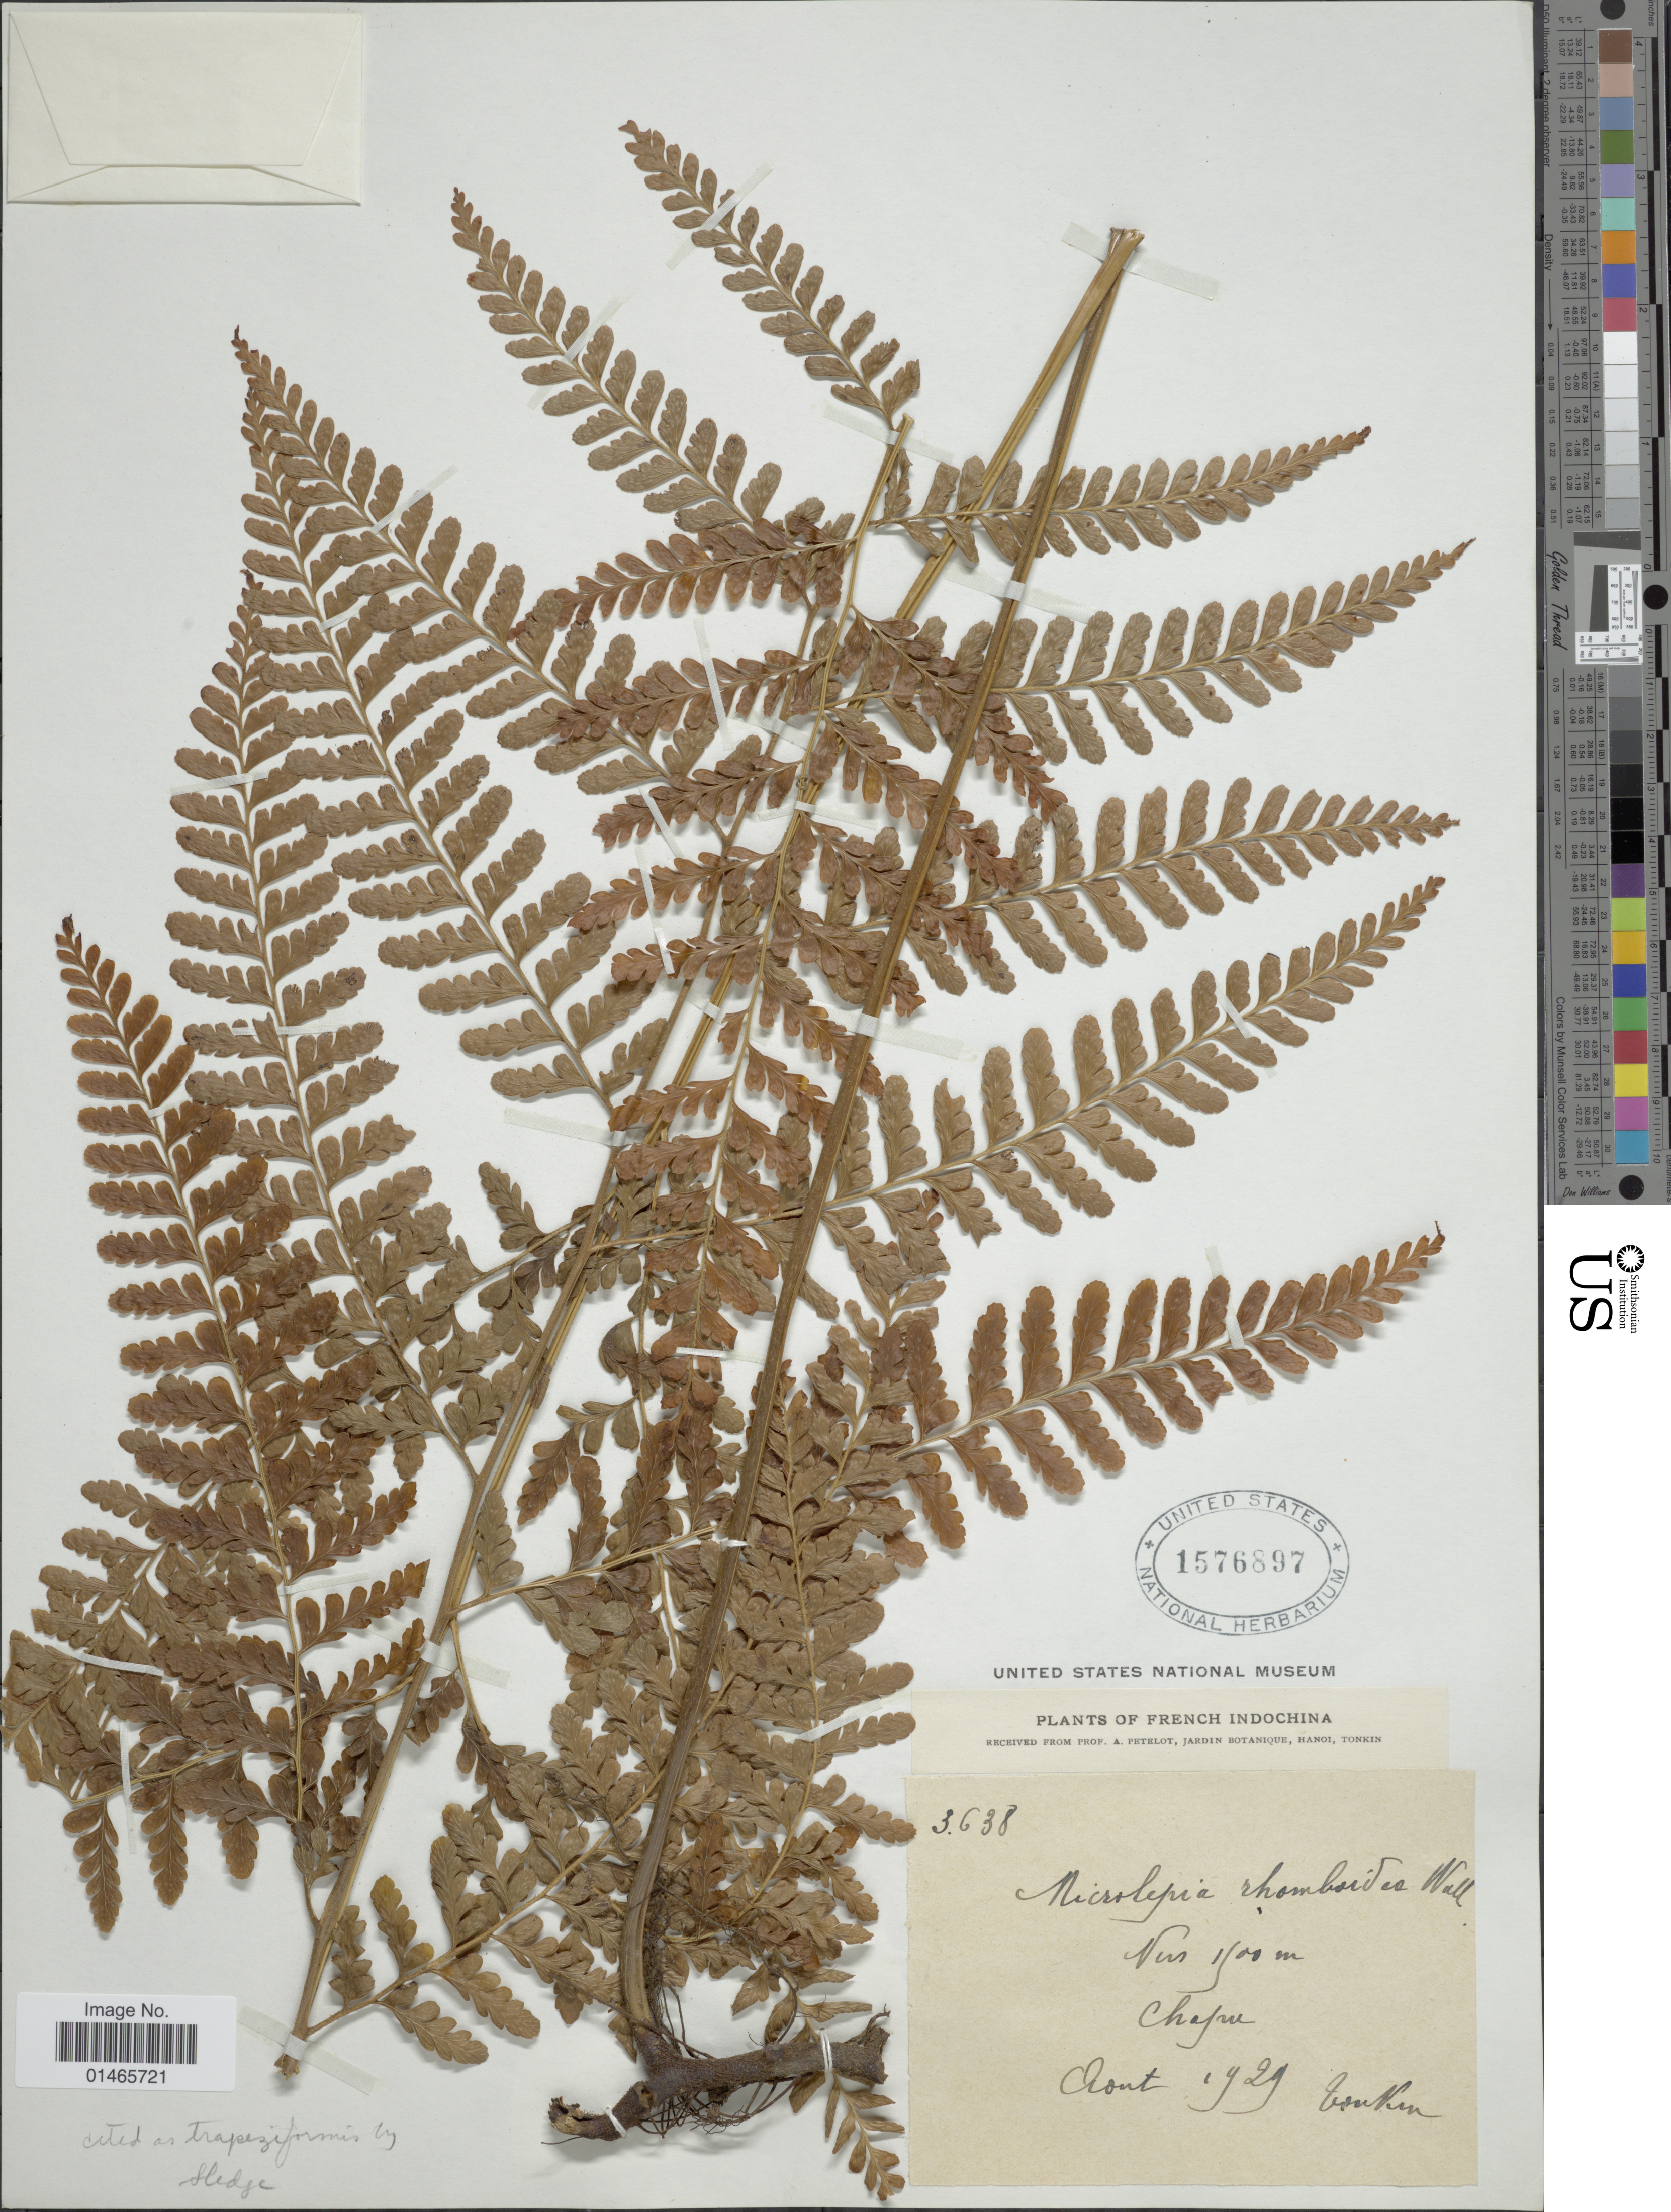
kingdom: Plantae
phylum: Tracheophyta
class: Polypodiopsida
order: Polypodiales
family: Dennstaedtiaceae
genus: Microlepia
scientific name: Microlepia rhomboidea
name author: (Wall. ex Kunze) Prantl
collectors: A. Petelot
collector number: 3638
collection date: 1929-10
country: Vietnam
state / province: Lao Cai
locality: Tonkin. French Indochina, Chefru [interpreted]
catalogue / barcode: US 1576897